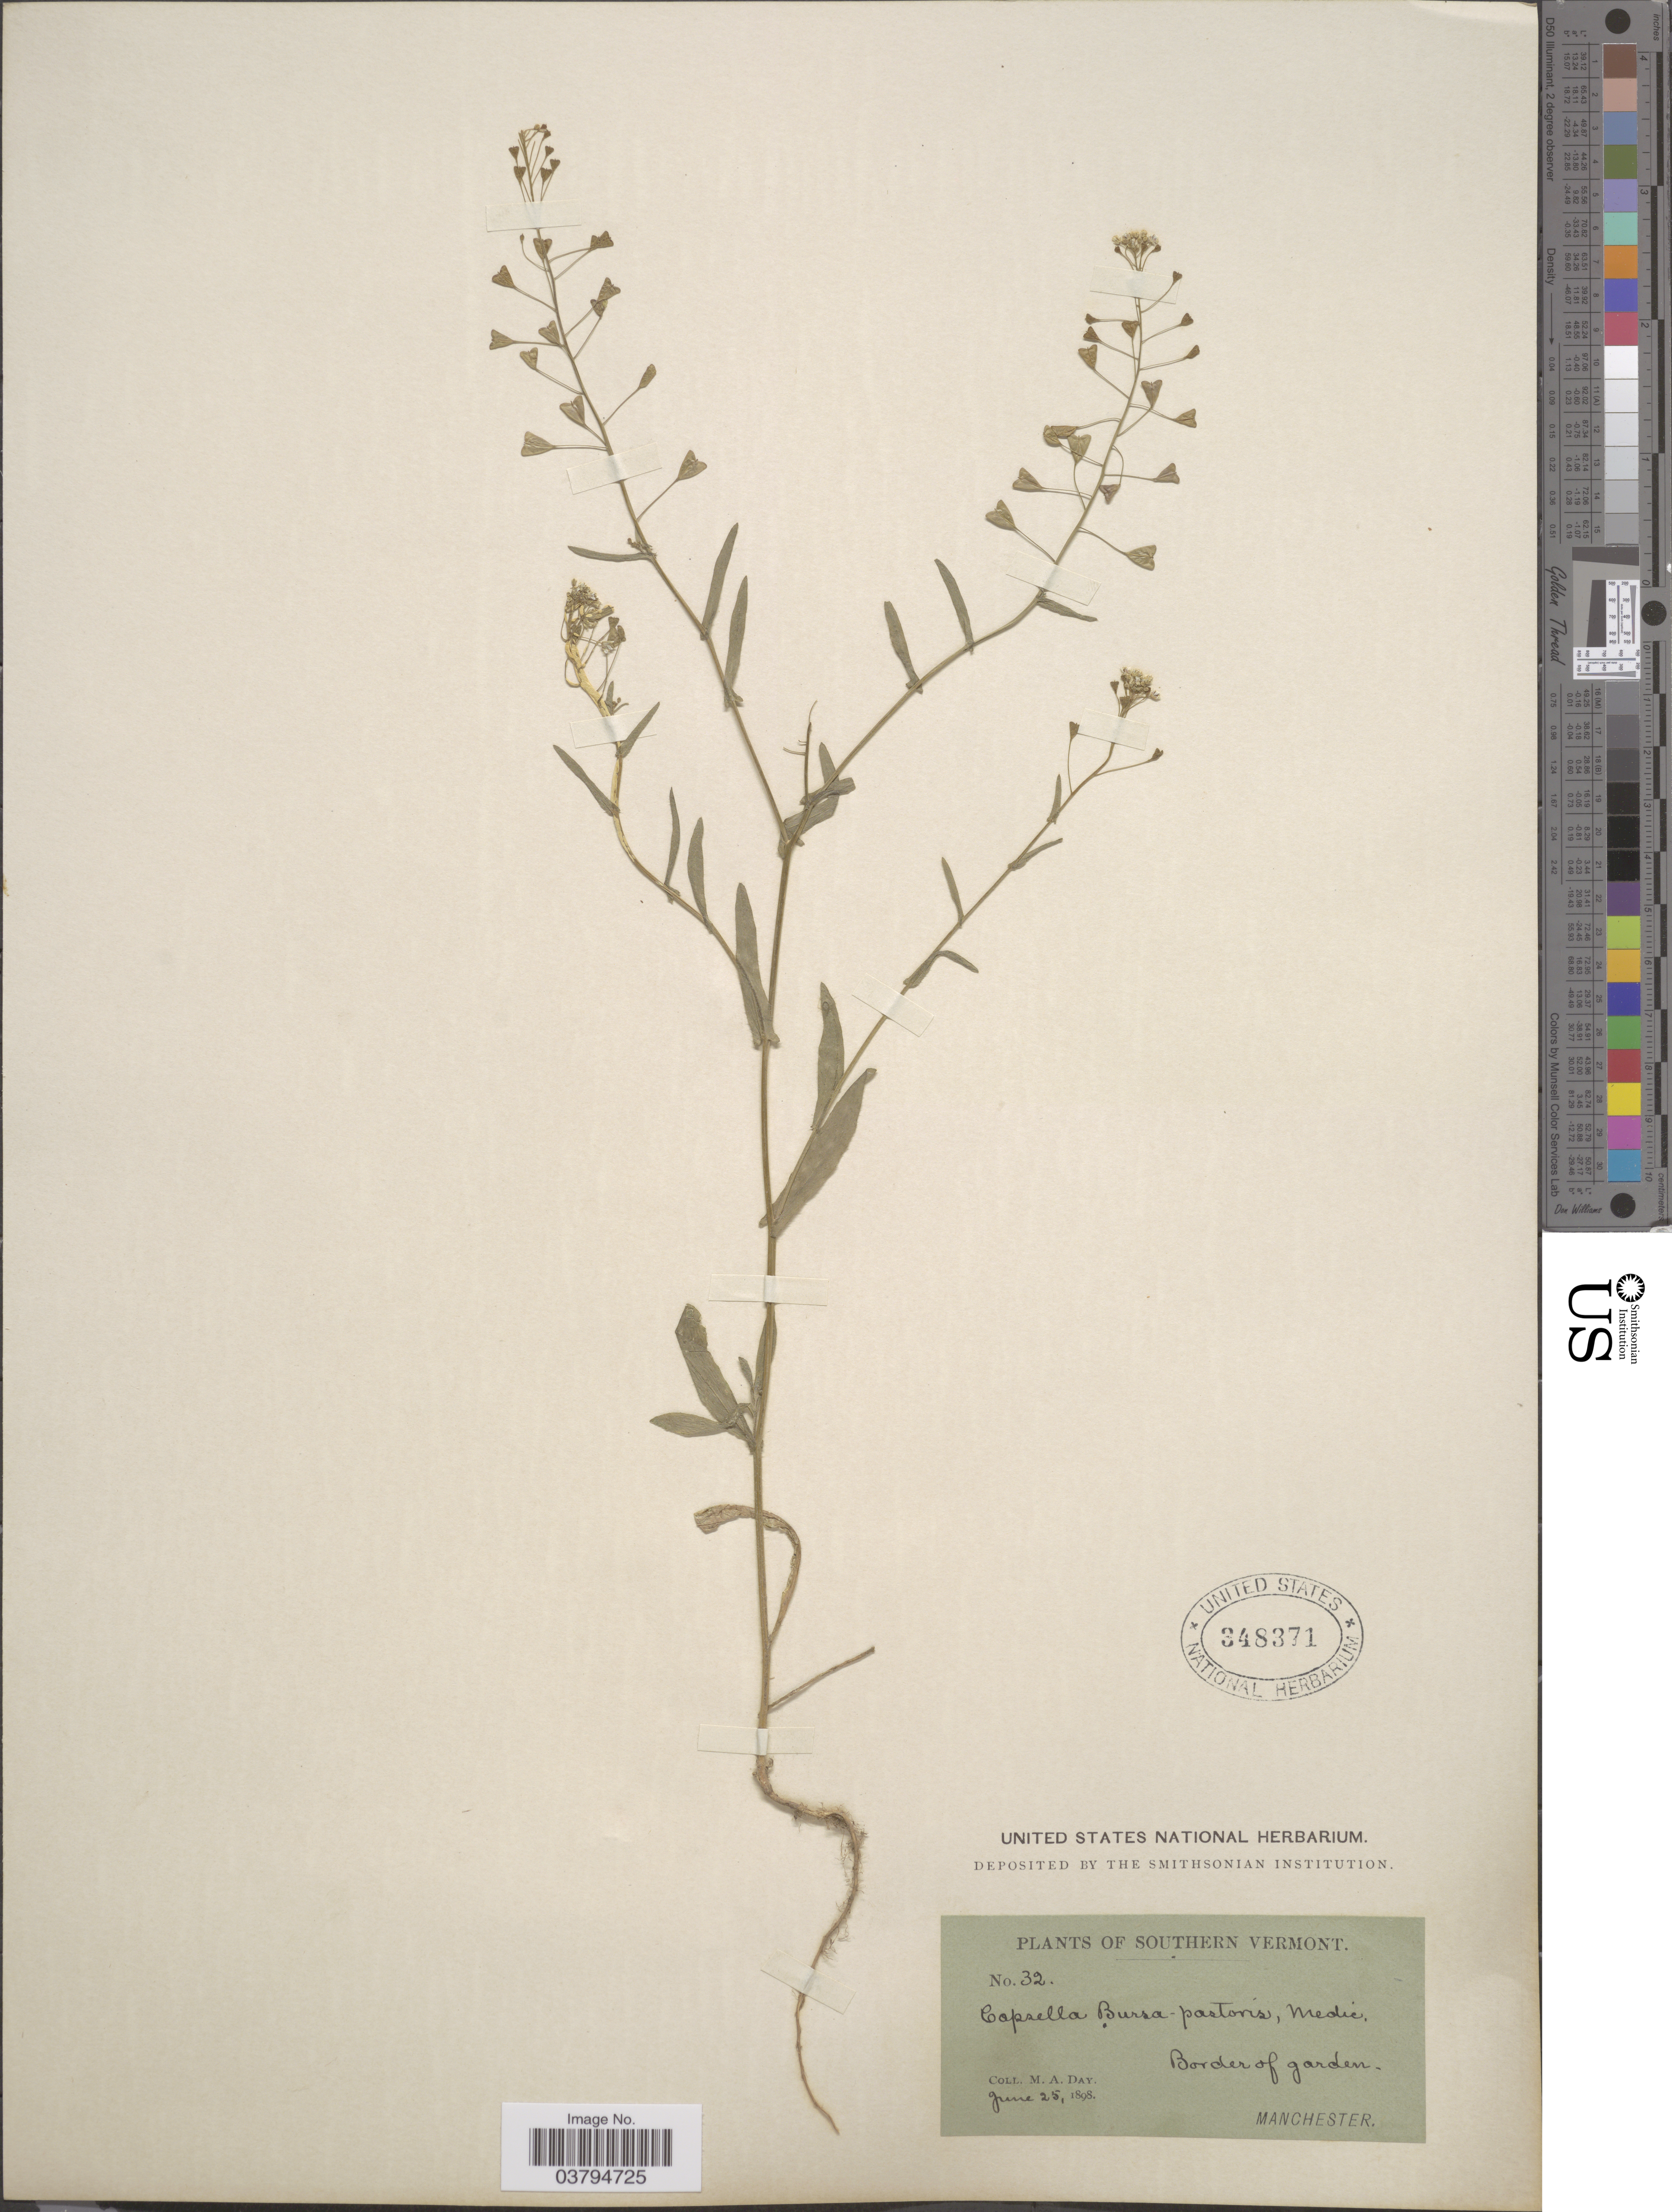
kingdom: Plantae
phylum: Tracheophyta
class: Magnoliopsida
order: Brassicales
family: Brassicaceae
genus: Capsella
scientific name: Capsella bursa-pastoris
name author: (L.) Medik.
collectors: M. Day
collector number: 32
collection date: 1898-06-25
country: United States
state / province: Vermont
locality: Southern Vermont. Border of garden. Manchester.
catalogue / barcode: US 348371